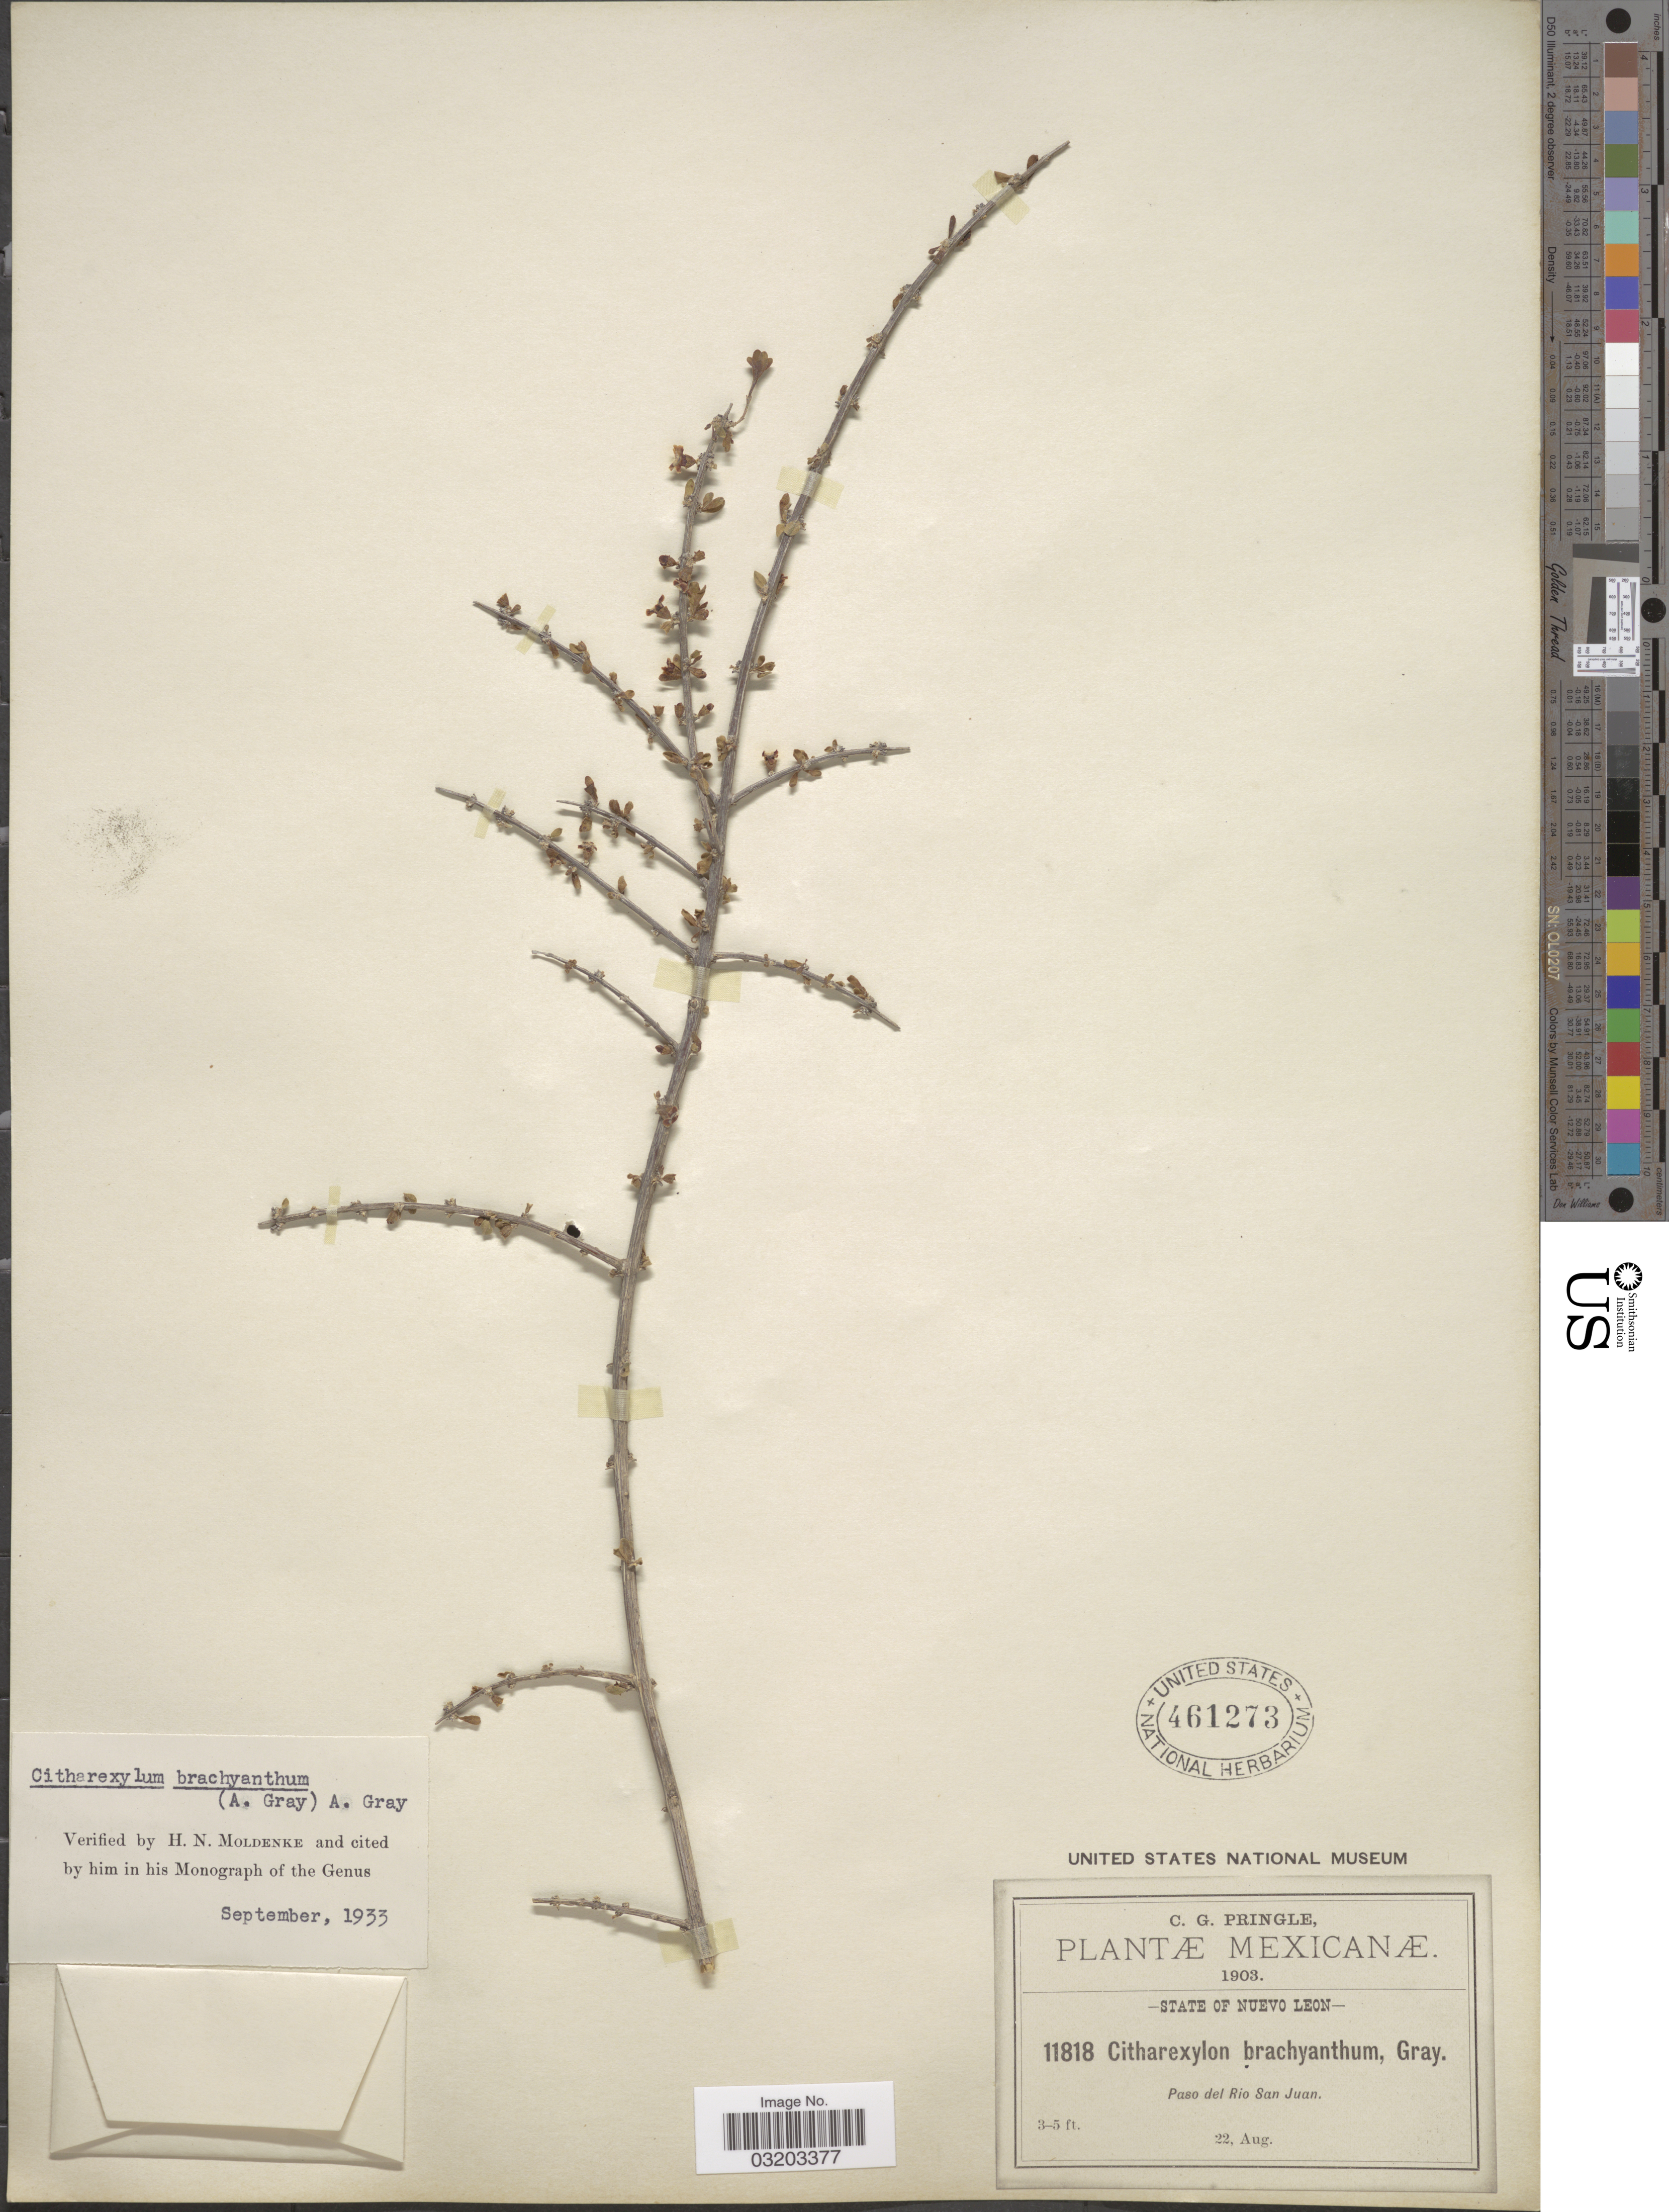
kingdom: Plantae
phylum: Tracheophyta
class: Magnoliopsida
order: Lamiales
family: Verbenaceae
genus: Citharexylum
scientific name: Citharexylum brachyanthum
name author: (A. Gray ex Hemsl.) A. Gray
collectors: C. G. Pringle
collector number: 11818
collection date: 1903-08-22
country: Mexico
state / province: Nuevo León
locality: Paso del Rio San Juan.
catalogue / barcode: US 461273